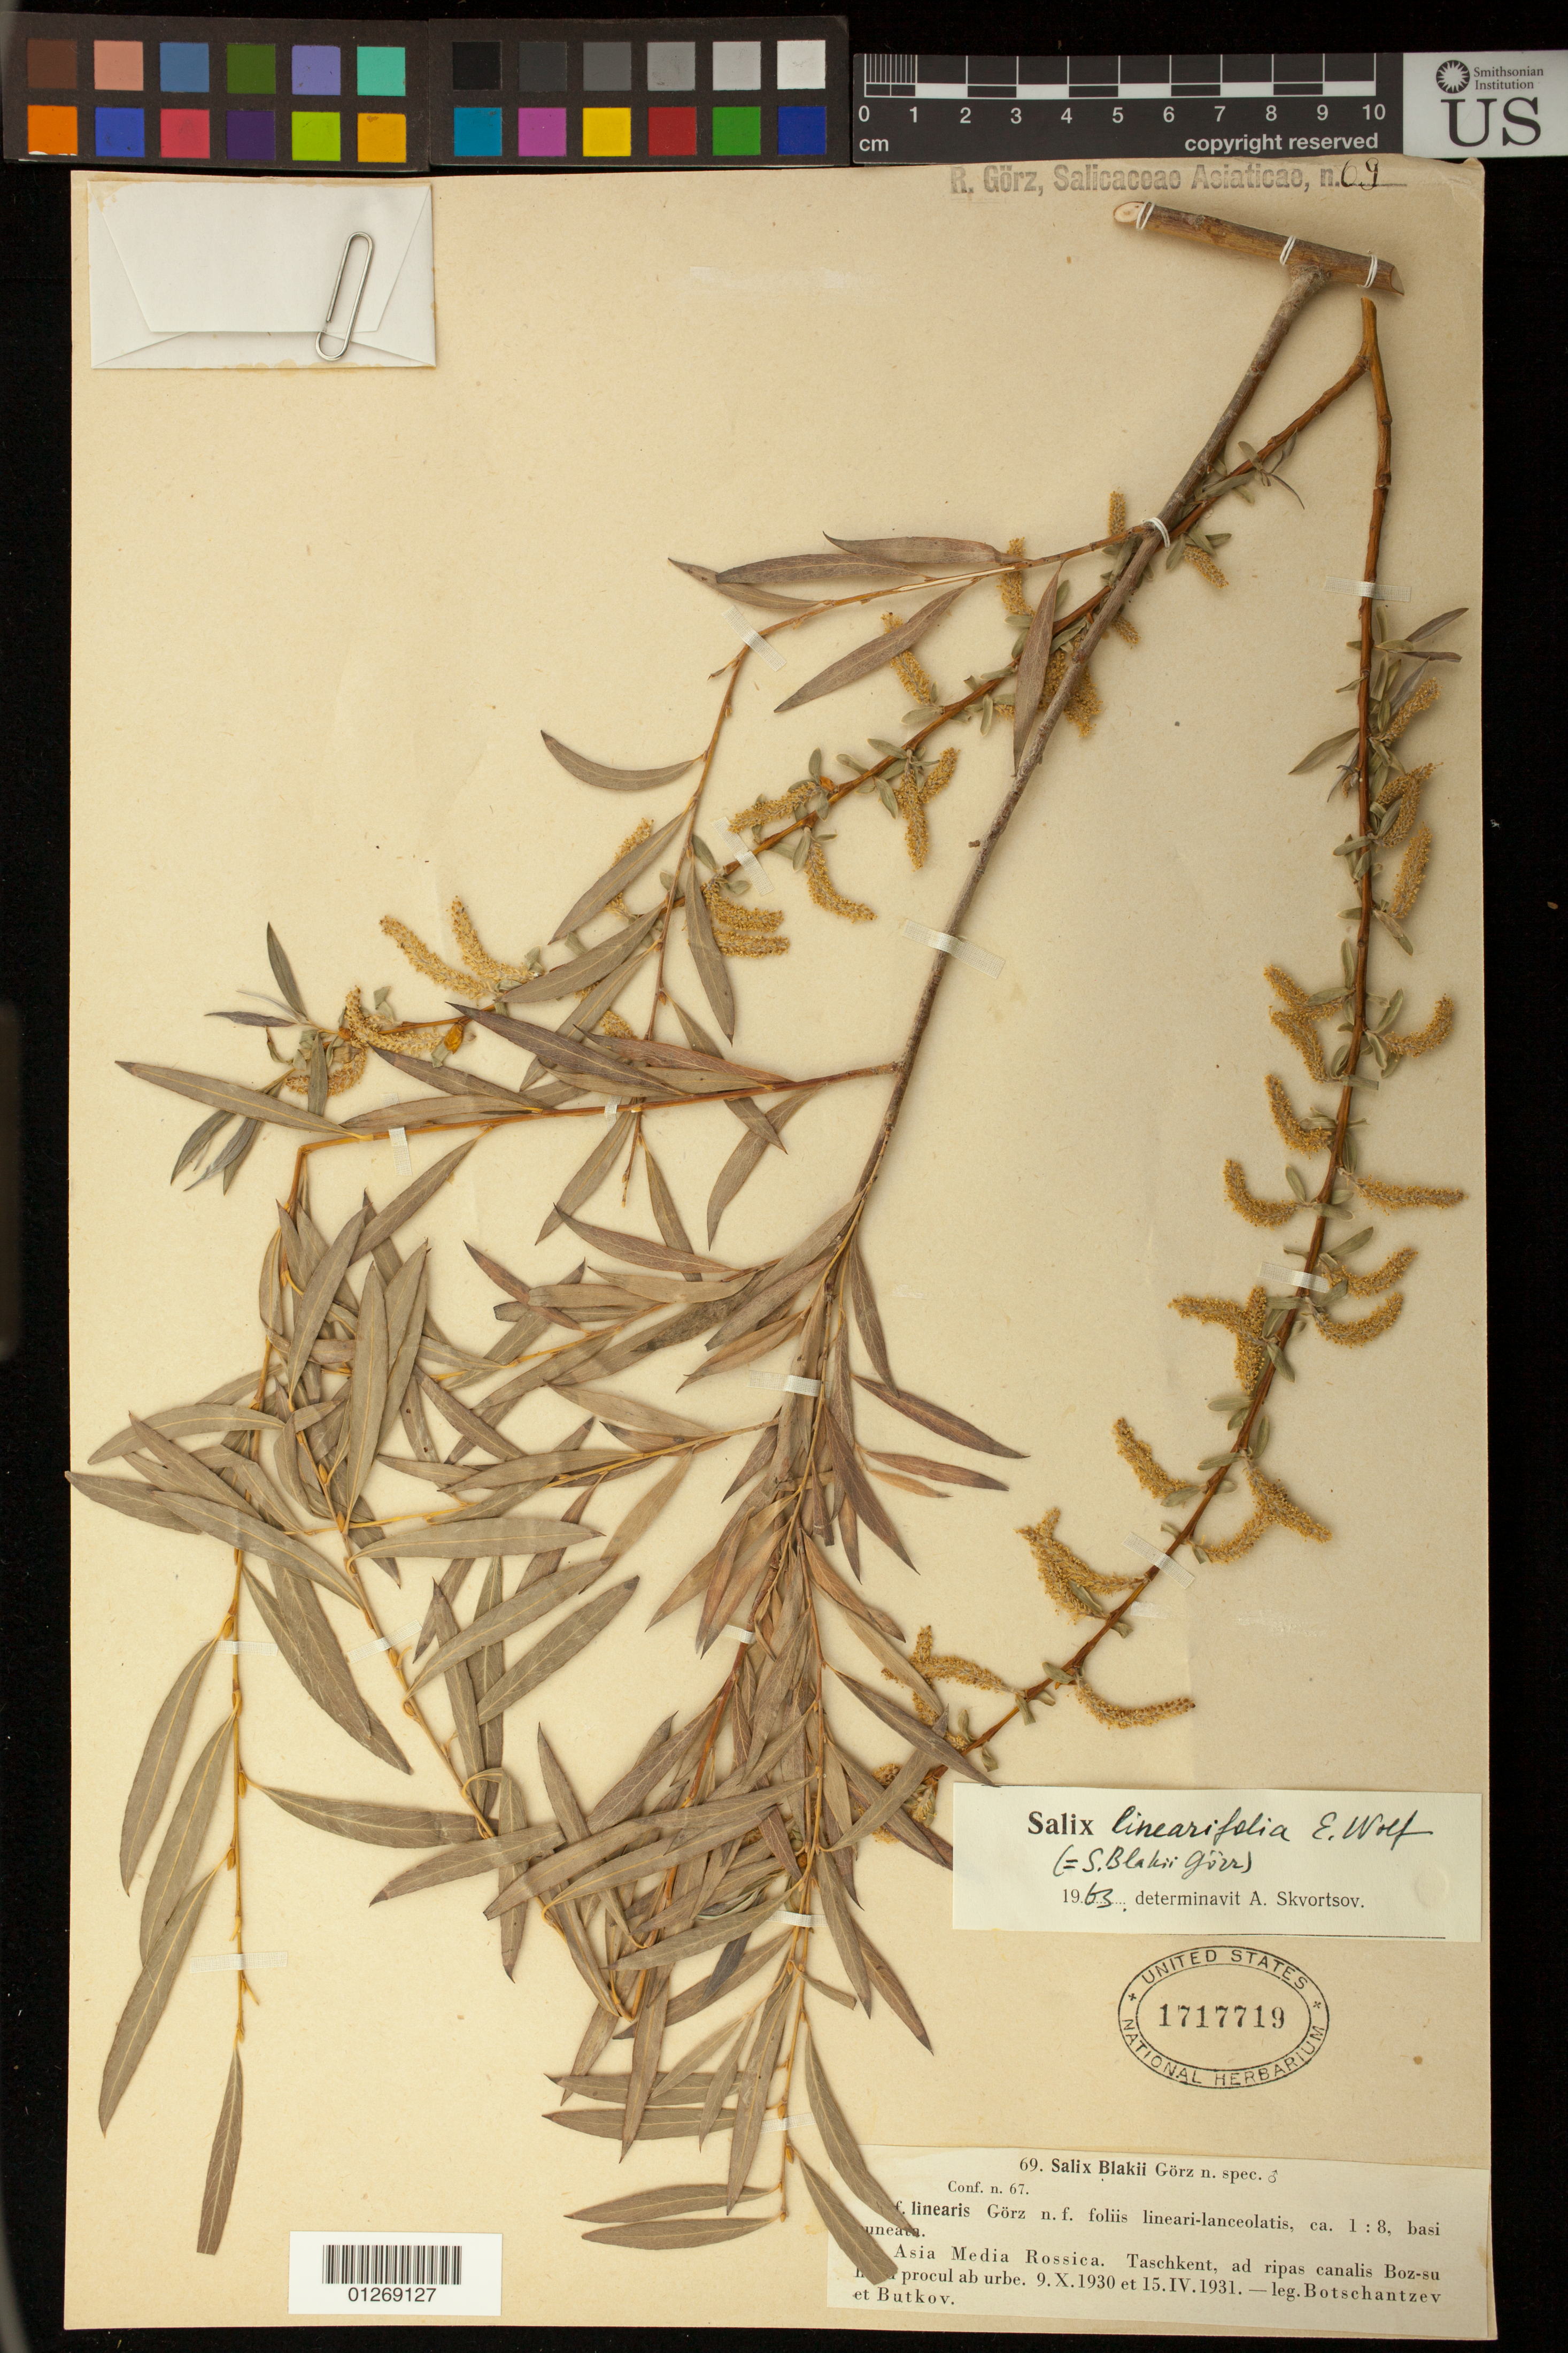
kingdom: Plantae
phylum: Tracheophyta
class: Magnoliopsida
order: Malpighiales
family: Salicaceae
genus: Salix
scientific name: Salix blakii f. linearis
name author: Goerz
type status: Possible Type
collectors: V. P. Botschantzev & A. Butkov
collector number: Salic. Asiat. 69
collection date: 1930-10-09,1931-04-15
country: Uzbekistan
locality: Asia Media Rossica. Taschkent ad ripas canalis Boz-su haud procul ab urbe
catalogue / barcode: US 1717719